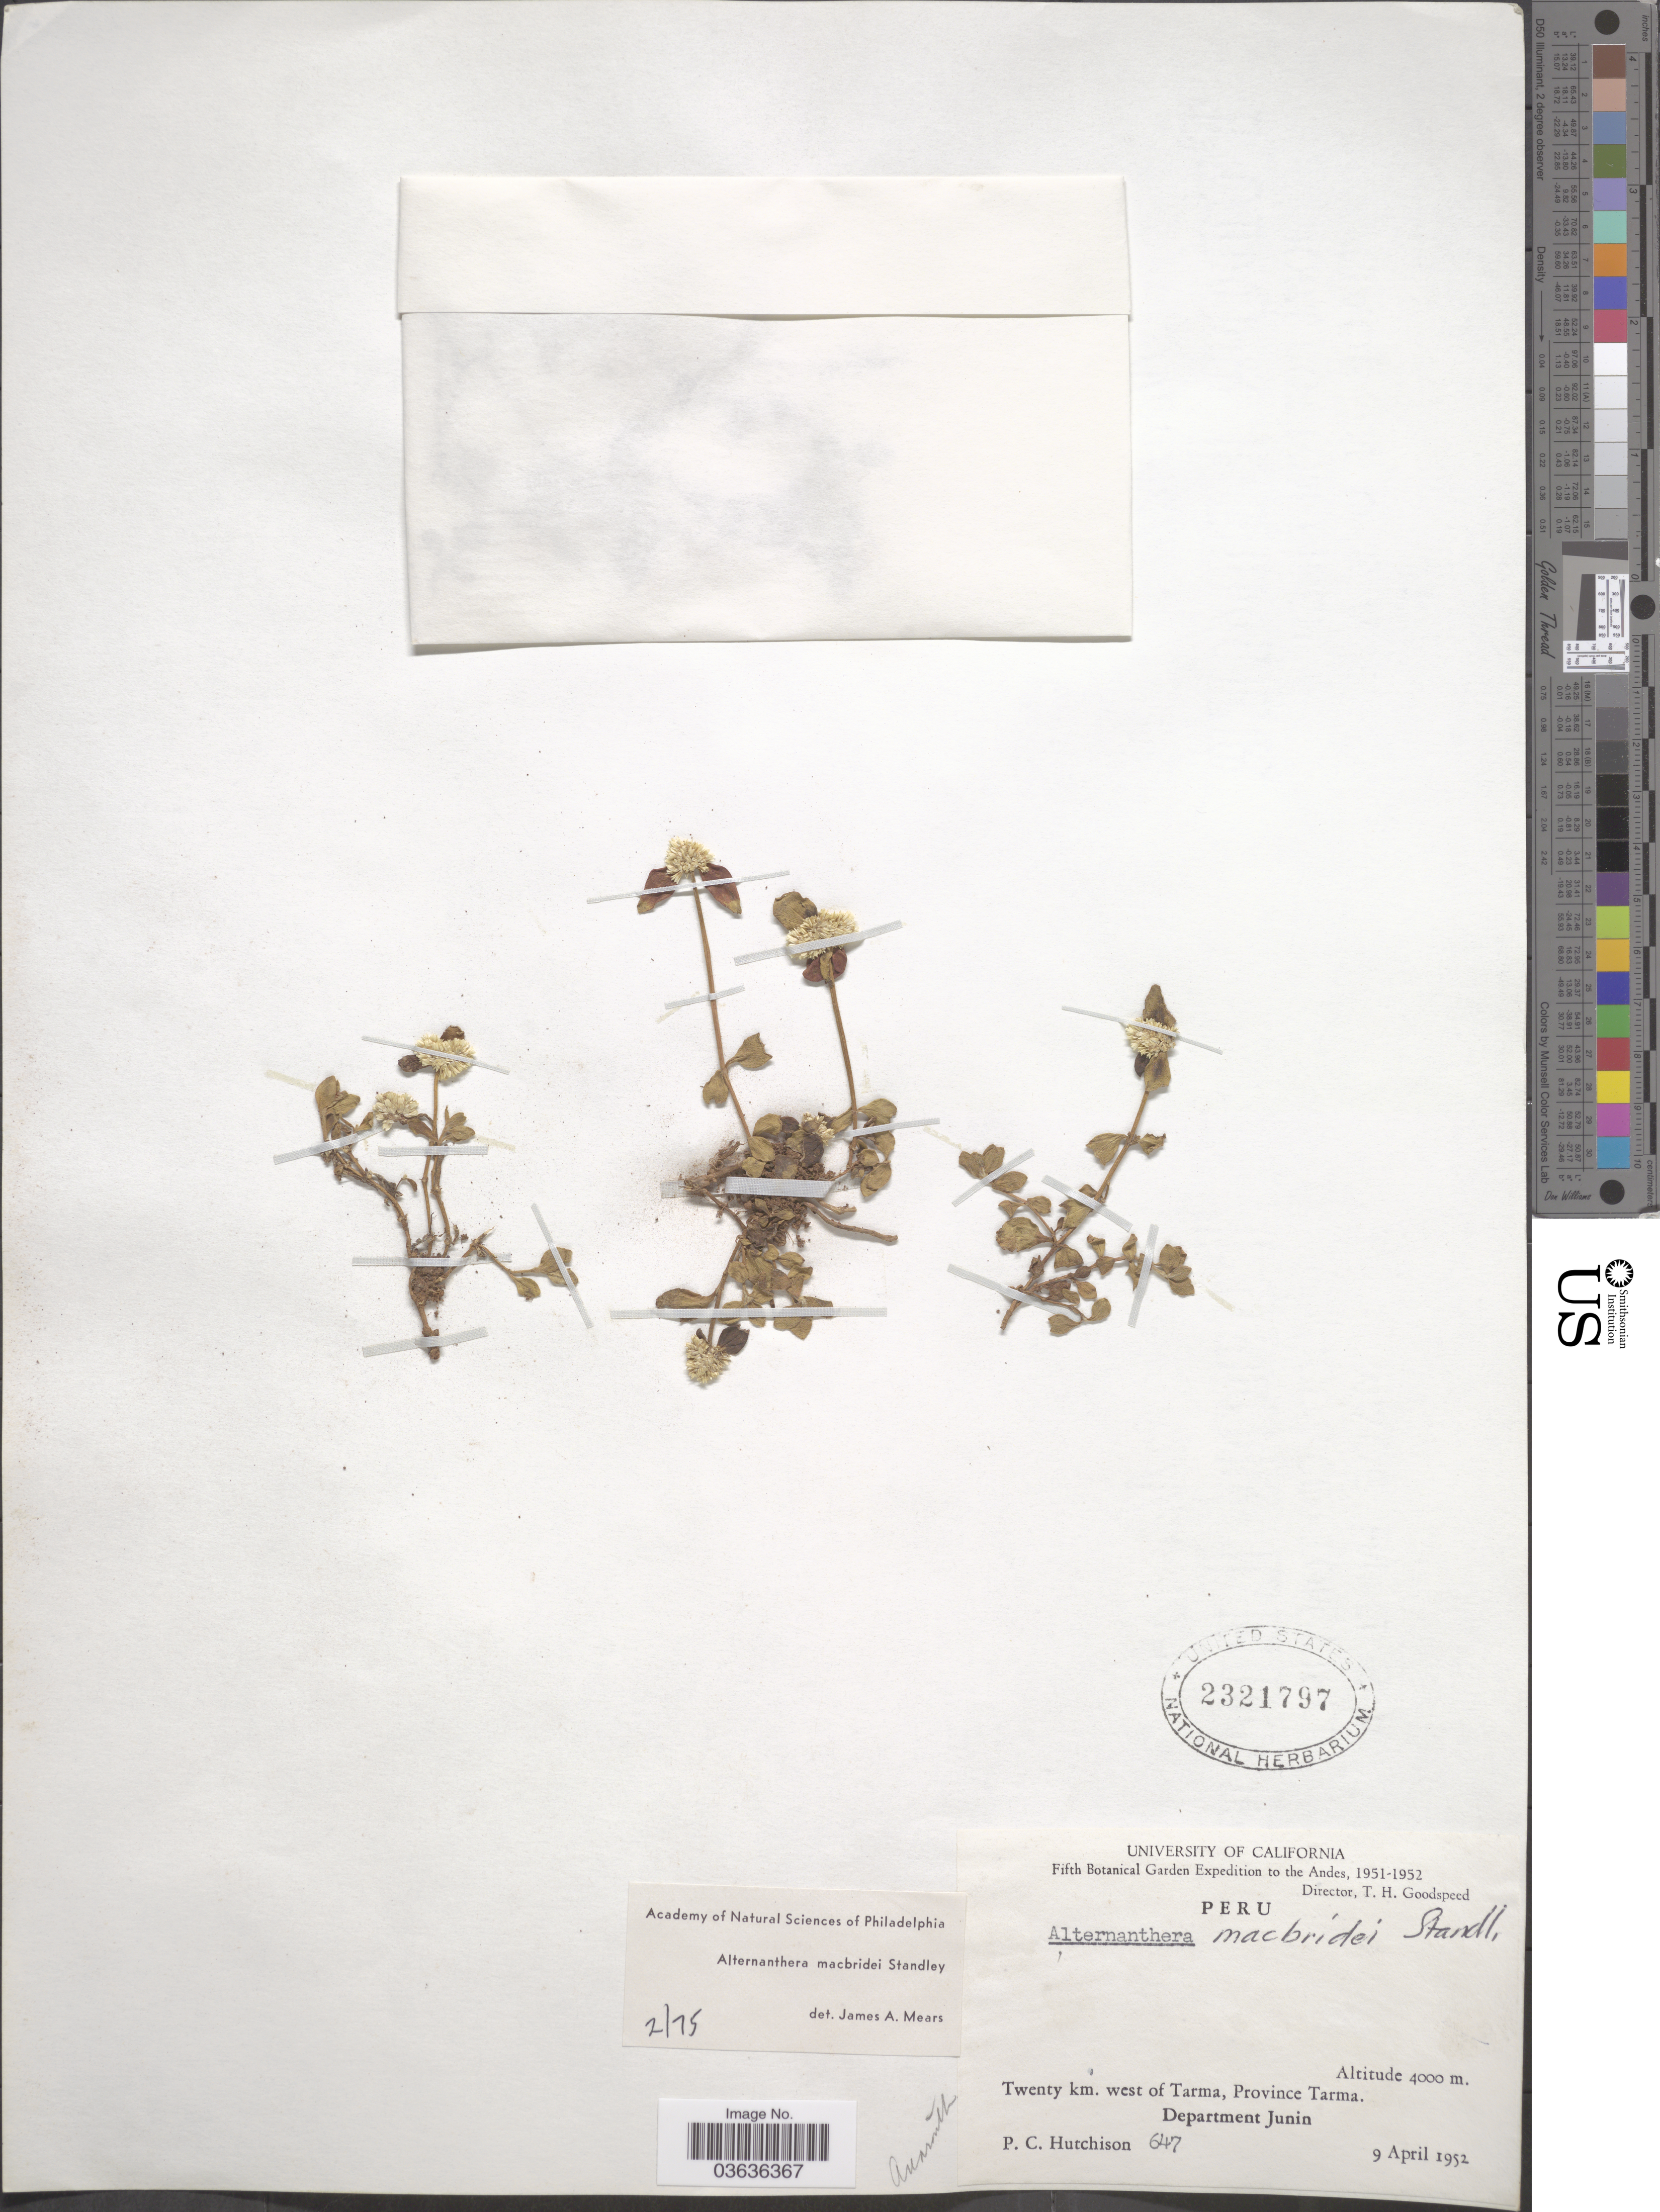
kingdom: Plantae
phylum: Tracheophyta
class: Magnoliopsida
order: Caryophyllales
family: Amaranthaceae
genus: Alternanthera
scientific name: Alternanthera macbridei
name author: Standl.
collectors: P. C. Hutchison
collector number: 647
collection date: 1952-04-09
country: Peru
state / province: Junín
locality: Andes. Twenty km. west of Tarma, Province Tarma. Department Junin.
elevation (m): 4000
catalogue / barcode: US 2321797